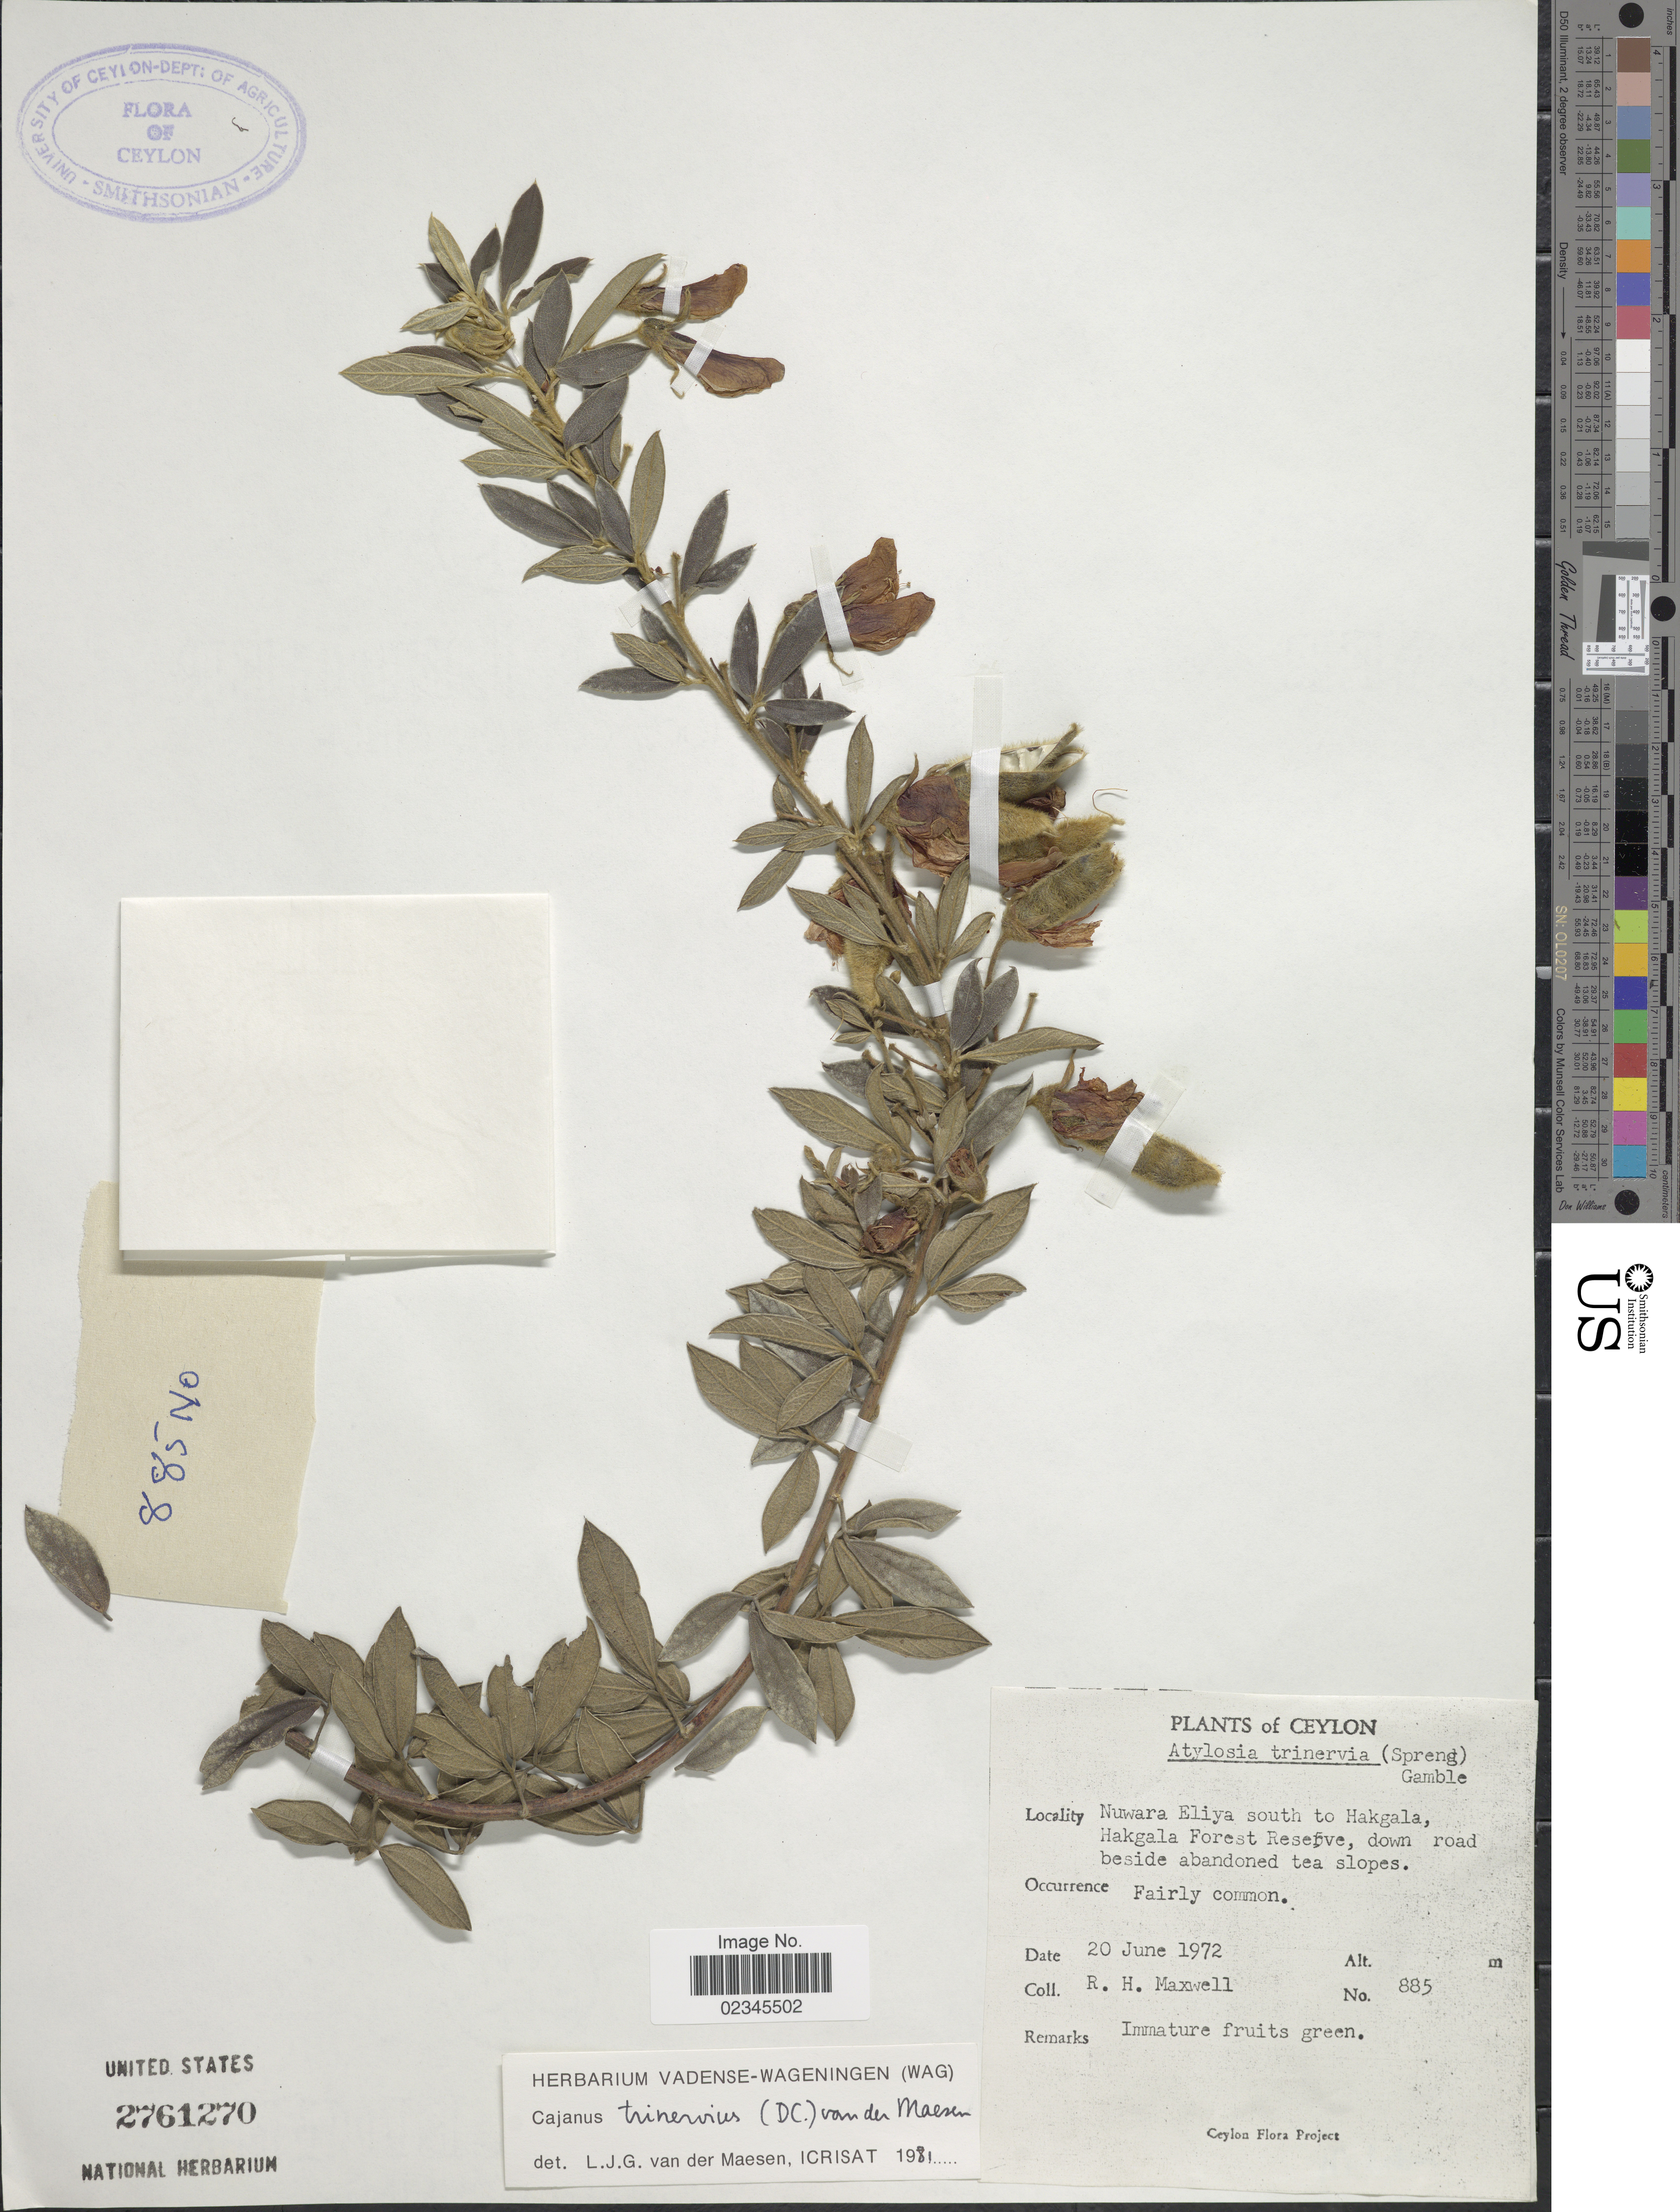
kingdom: Plantae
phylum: Tracheophyta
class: Magnoliopsida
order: Fabales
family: Fabaceae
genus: Cajanus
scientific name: Cajanus trinervius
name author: (DC.) Maesen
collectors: R. Maxwell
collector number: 885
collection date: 1972-06-20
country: Sri Lanka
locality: Ceylon. Nuwara Eliya south to Hakgala, Hakgala Forest Reserve, down road beside abandoned tea slopes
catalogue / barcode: US 2761270